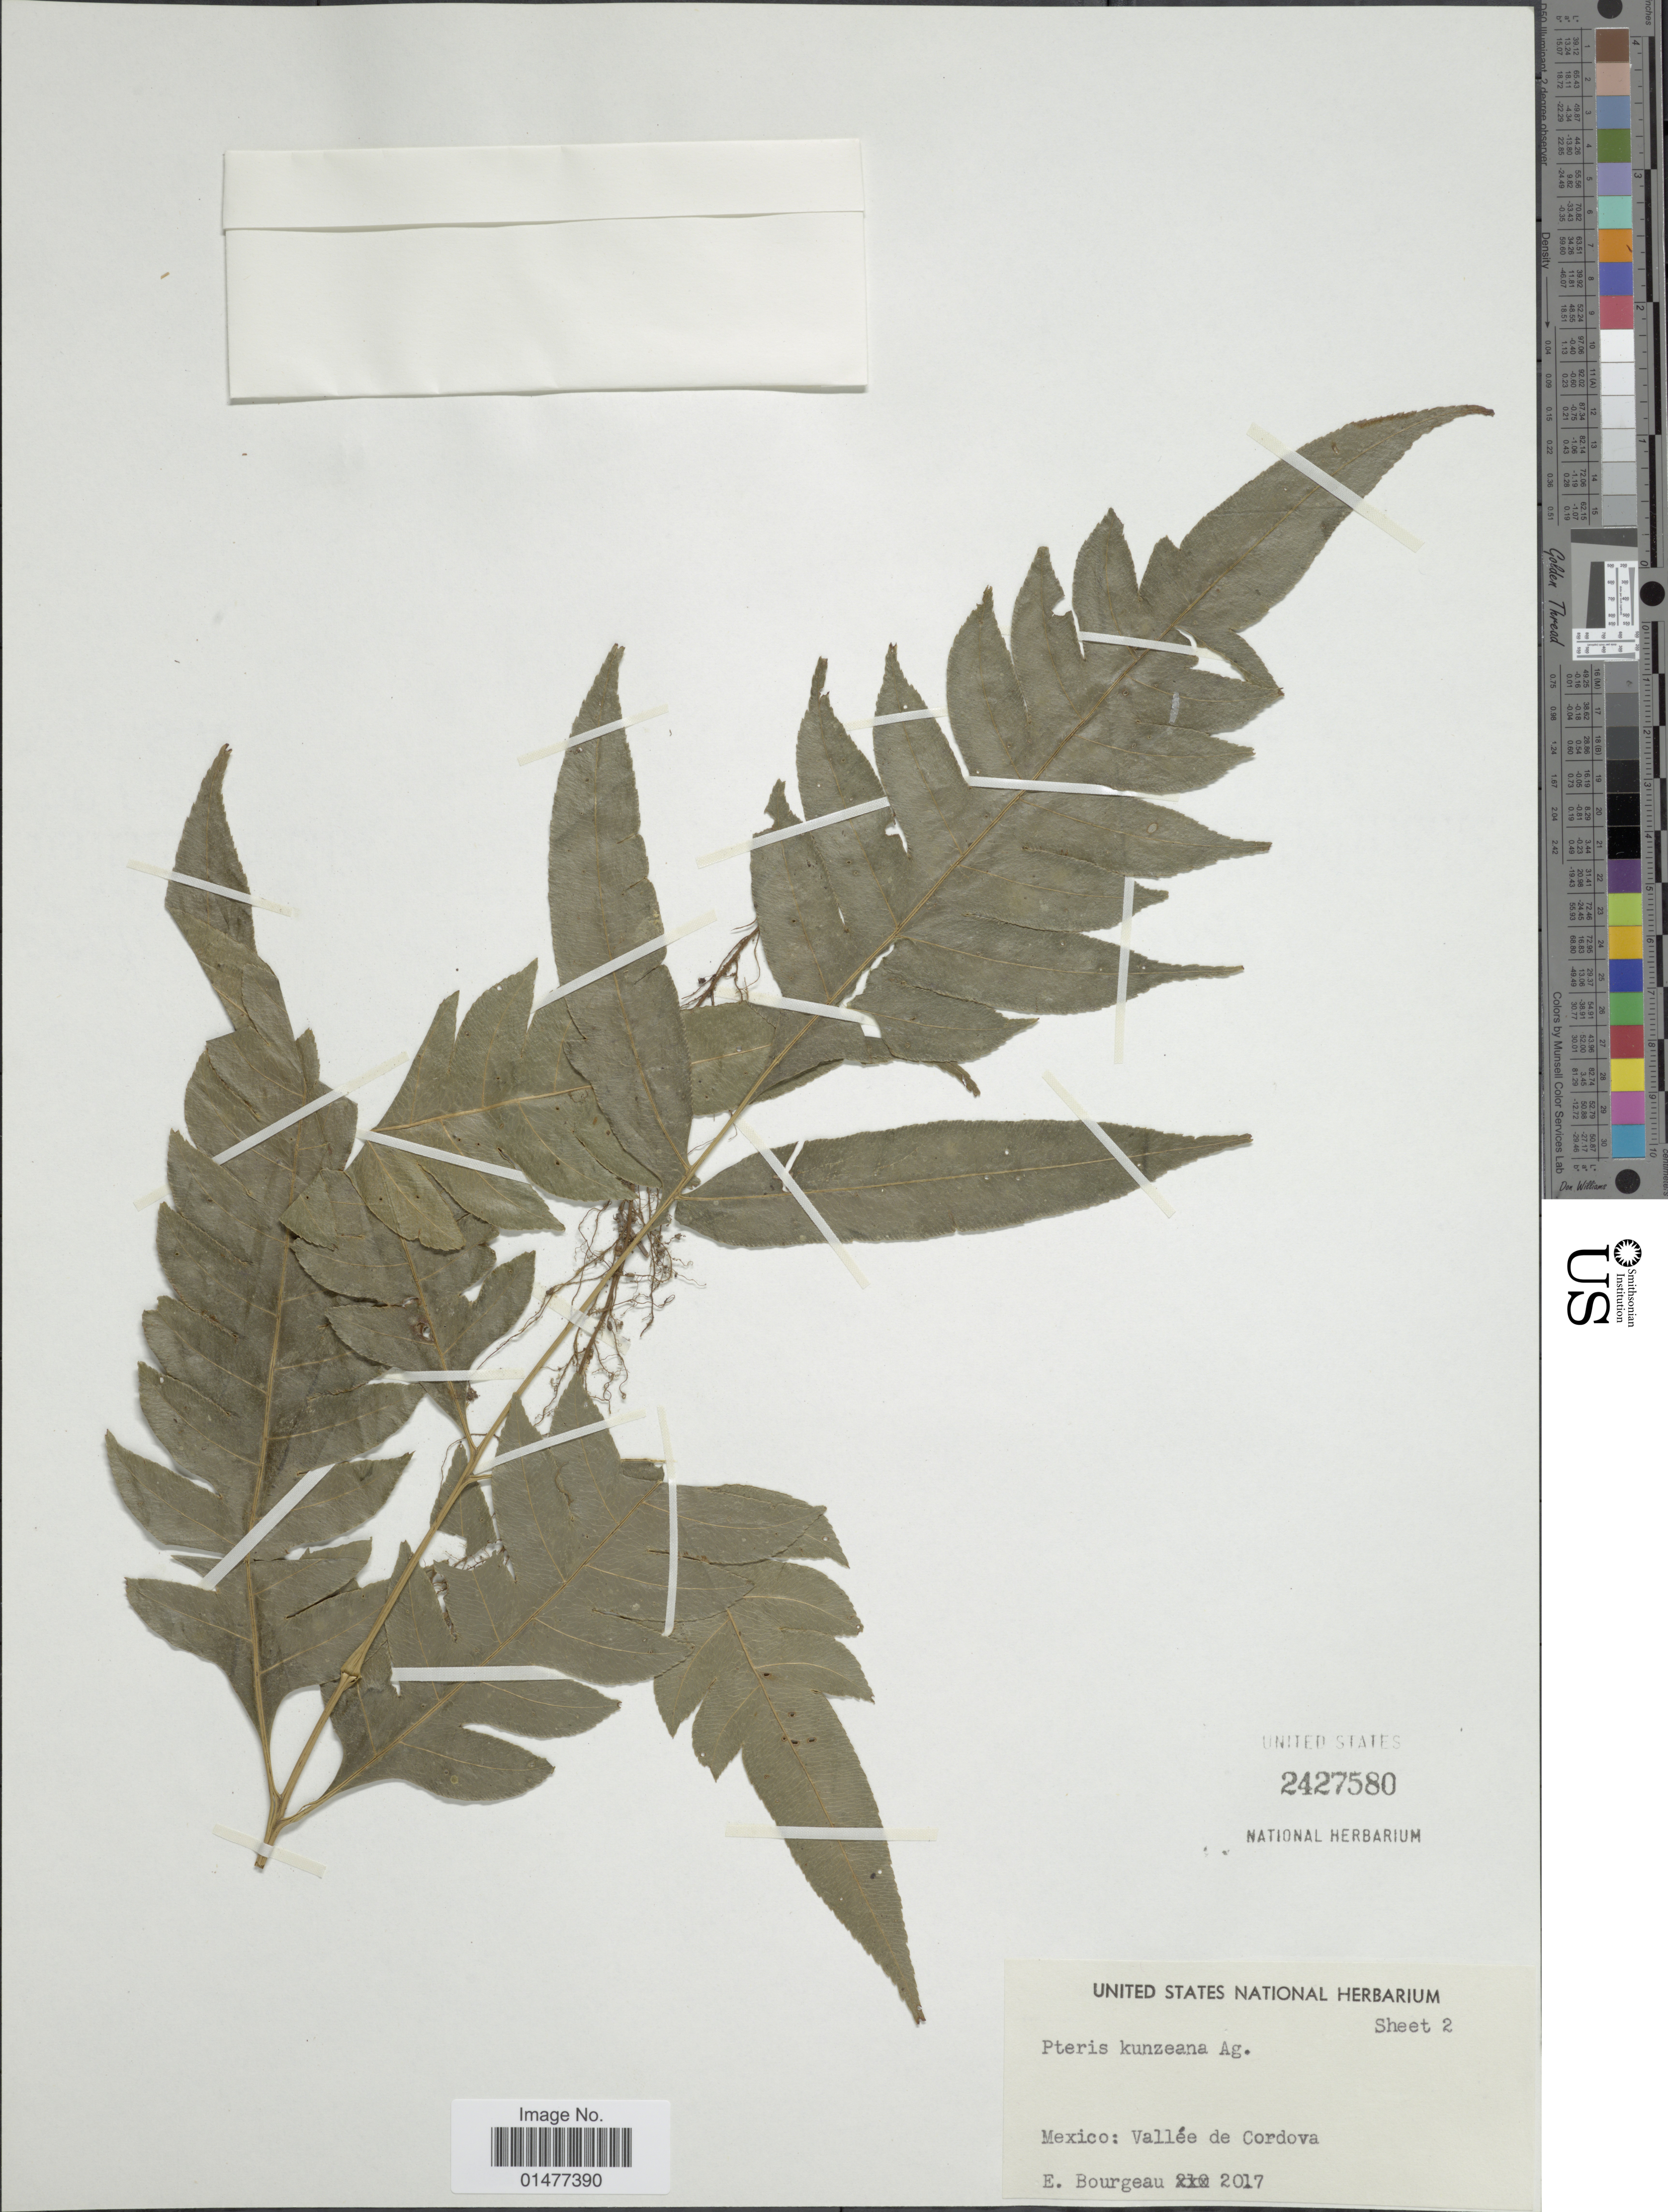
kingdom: Plantae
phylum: Tracheophyta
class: Polypodiopsida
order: Polypodiales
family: Pteridaceae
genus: Pteris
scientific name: Pteris altissima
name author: Poir.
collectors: E. Bourgeau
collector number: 2017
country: Mexico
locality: Vallee de Cordova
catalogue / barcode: US 2427580